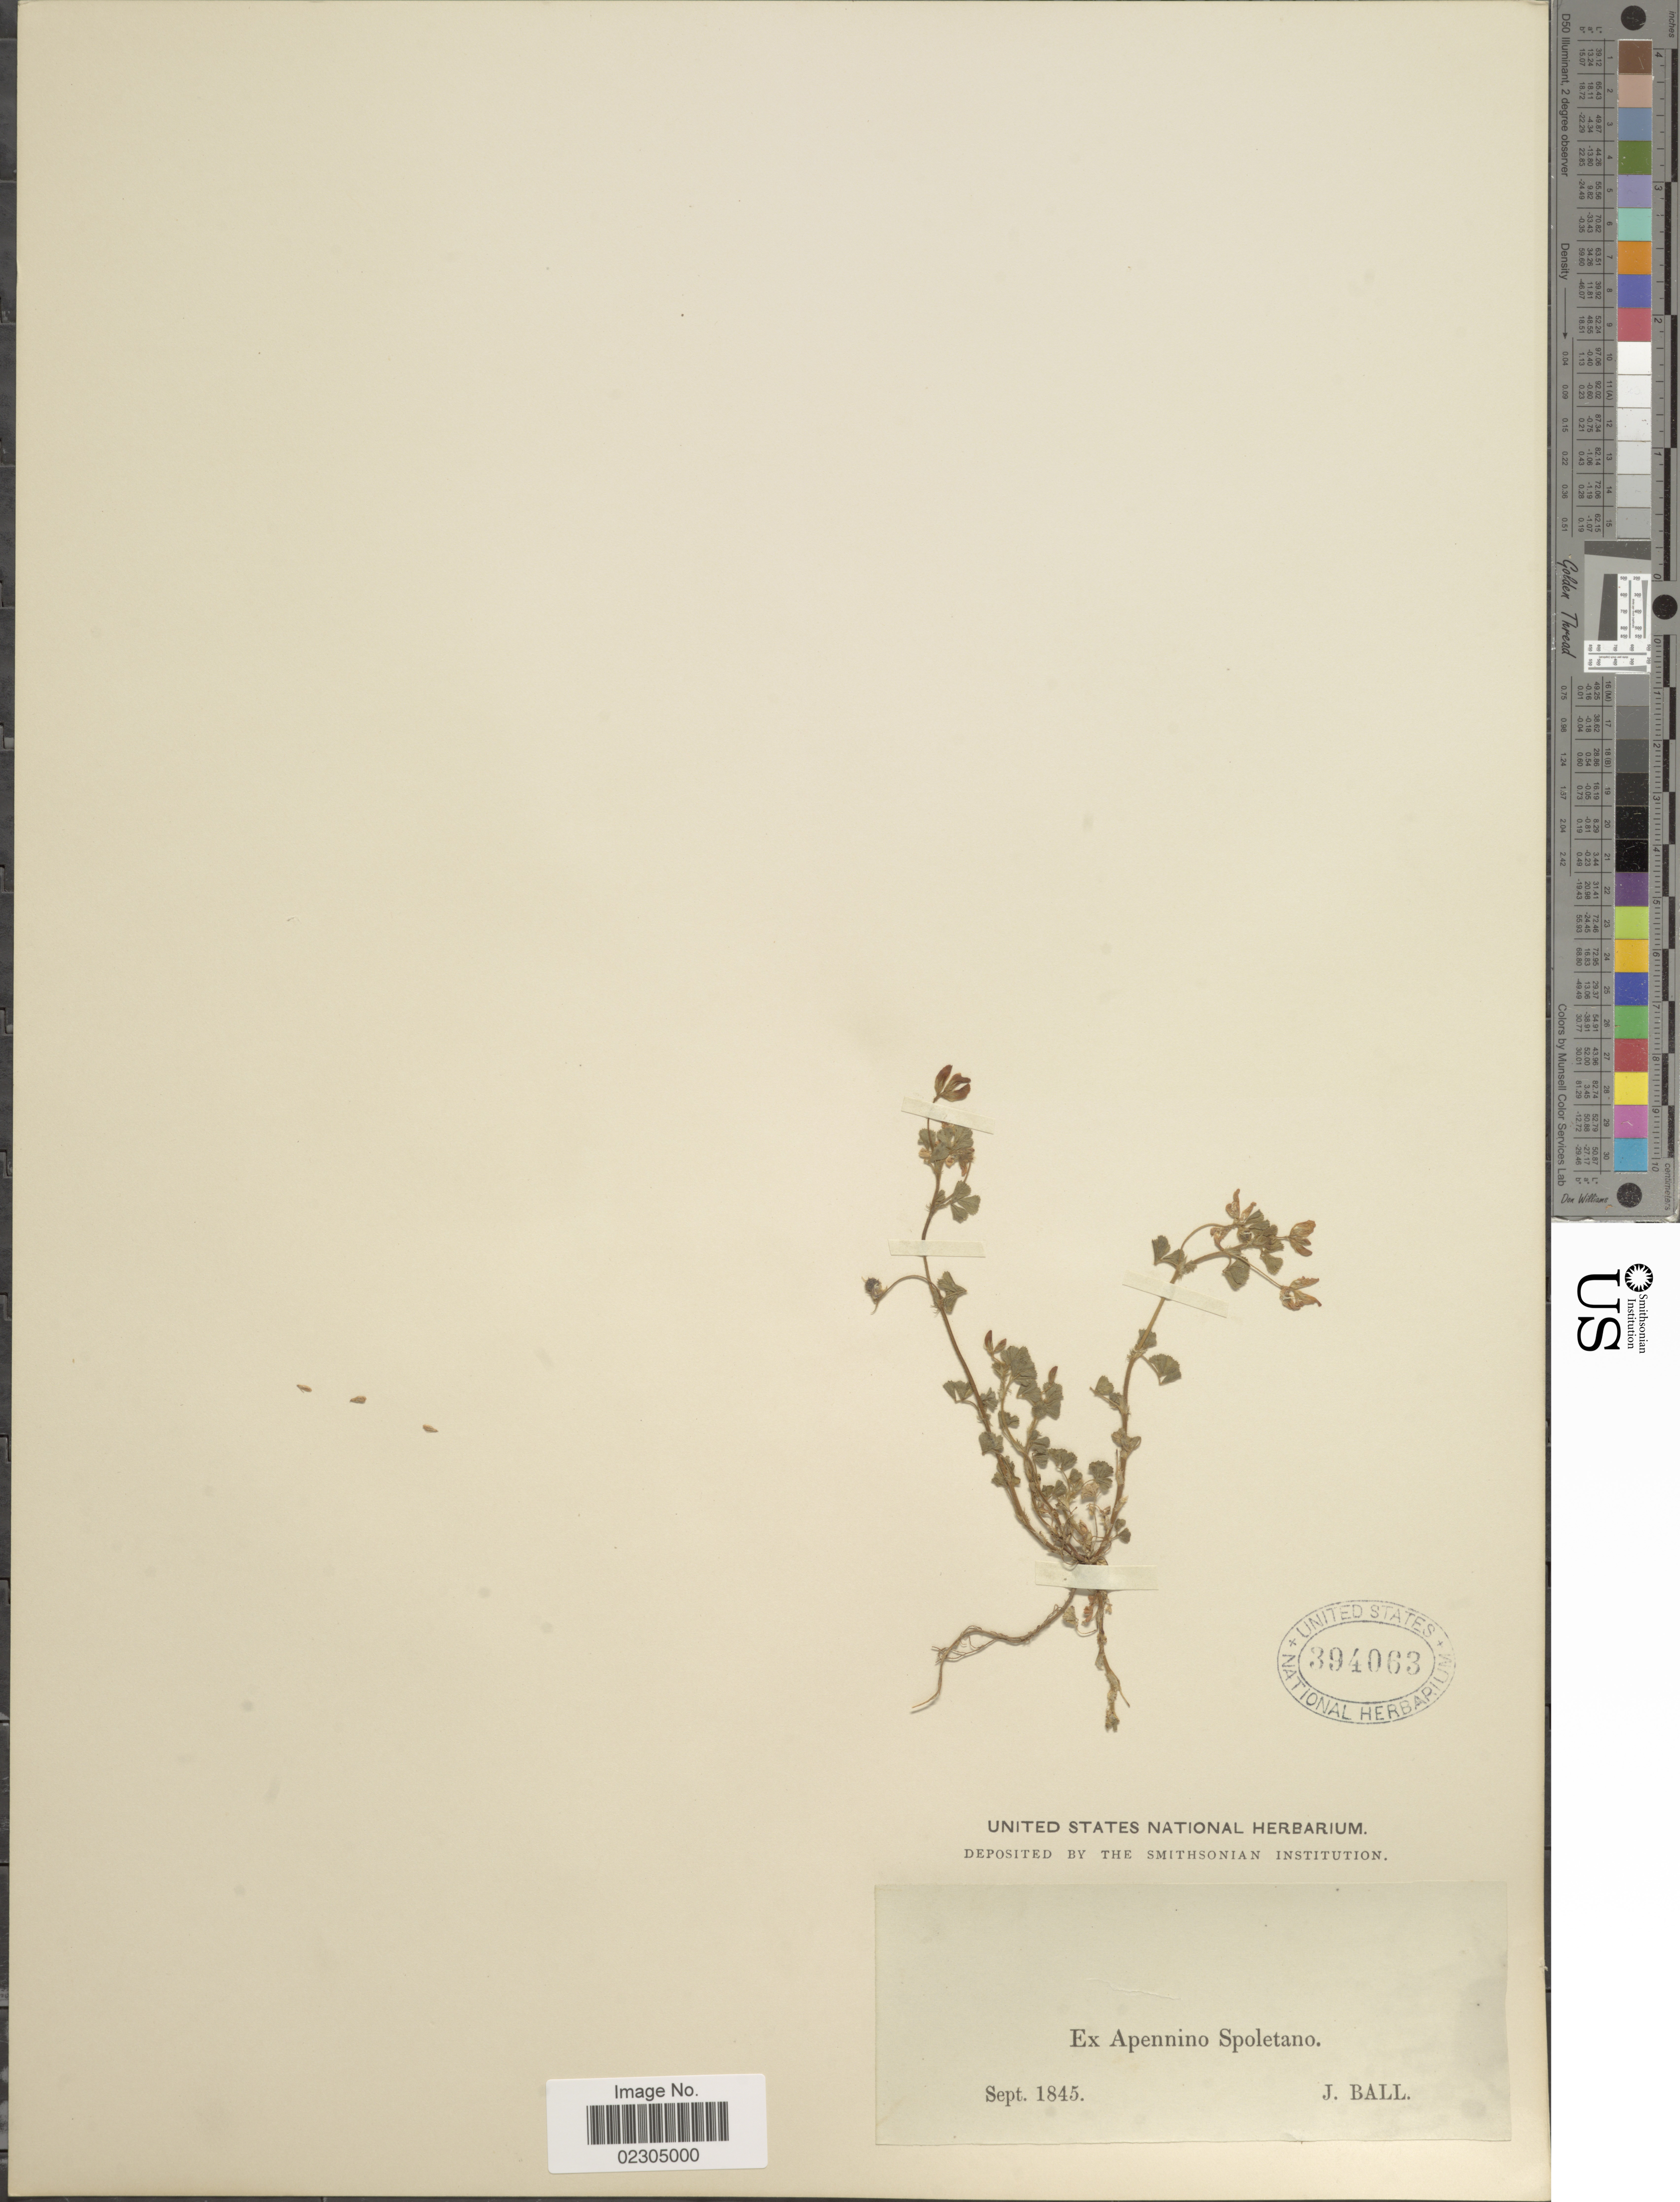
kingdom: Plantae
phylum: Tracheophyta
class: Magnoliopsida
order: Fabales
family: Fabaceae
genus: Trifolium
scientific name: Trifolium sp.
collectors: J. Ball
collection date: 1845-09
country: Italy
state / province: Umbria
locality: Ex Apennino Spoletano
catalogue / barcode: US 394063